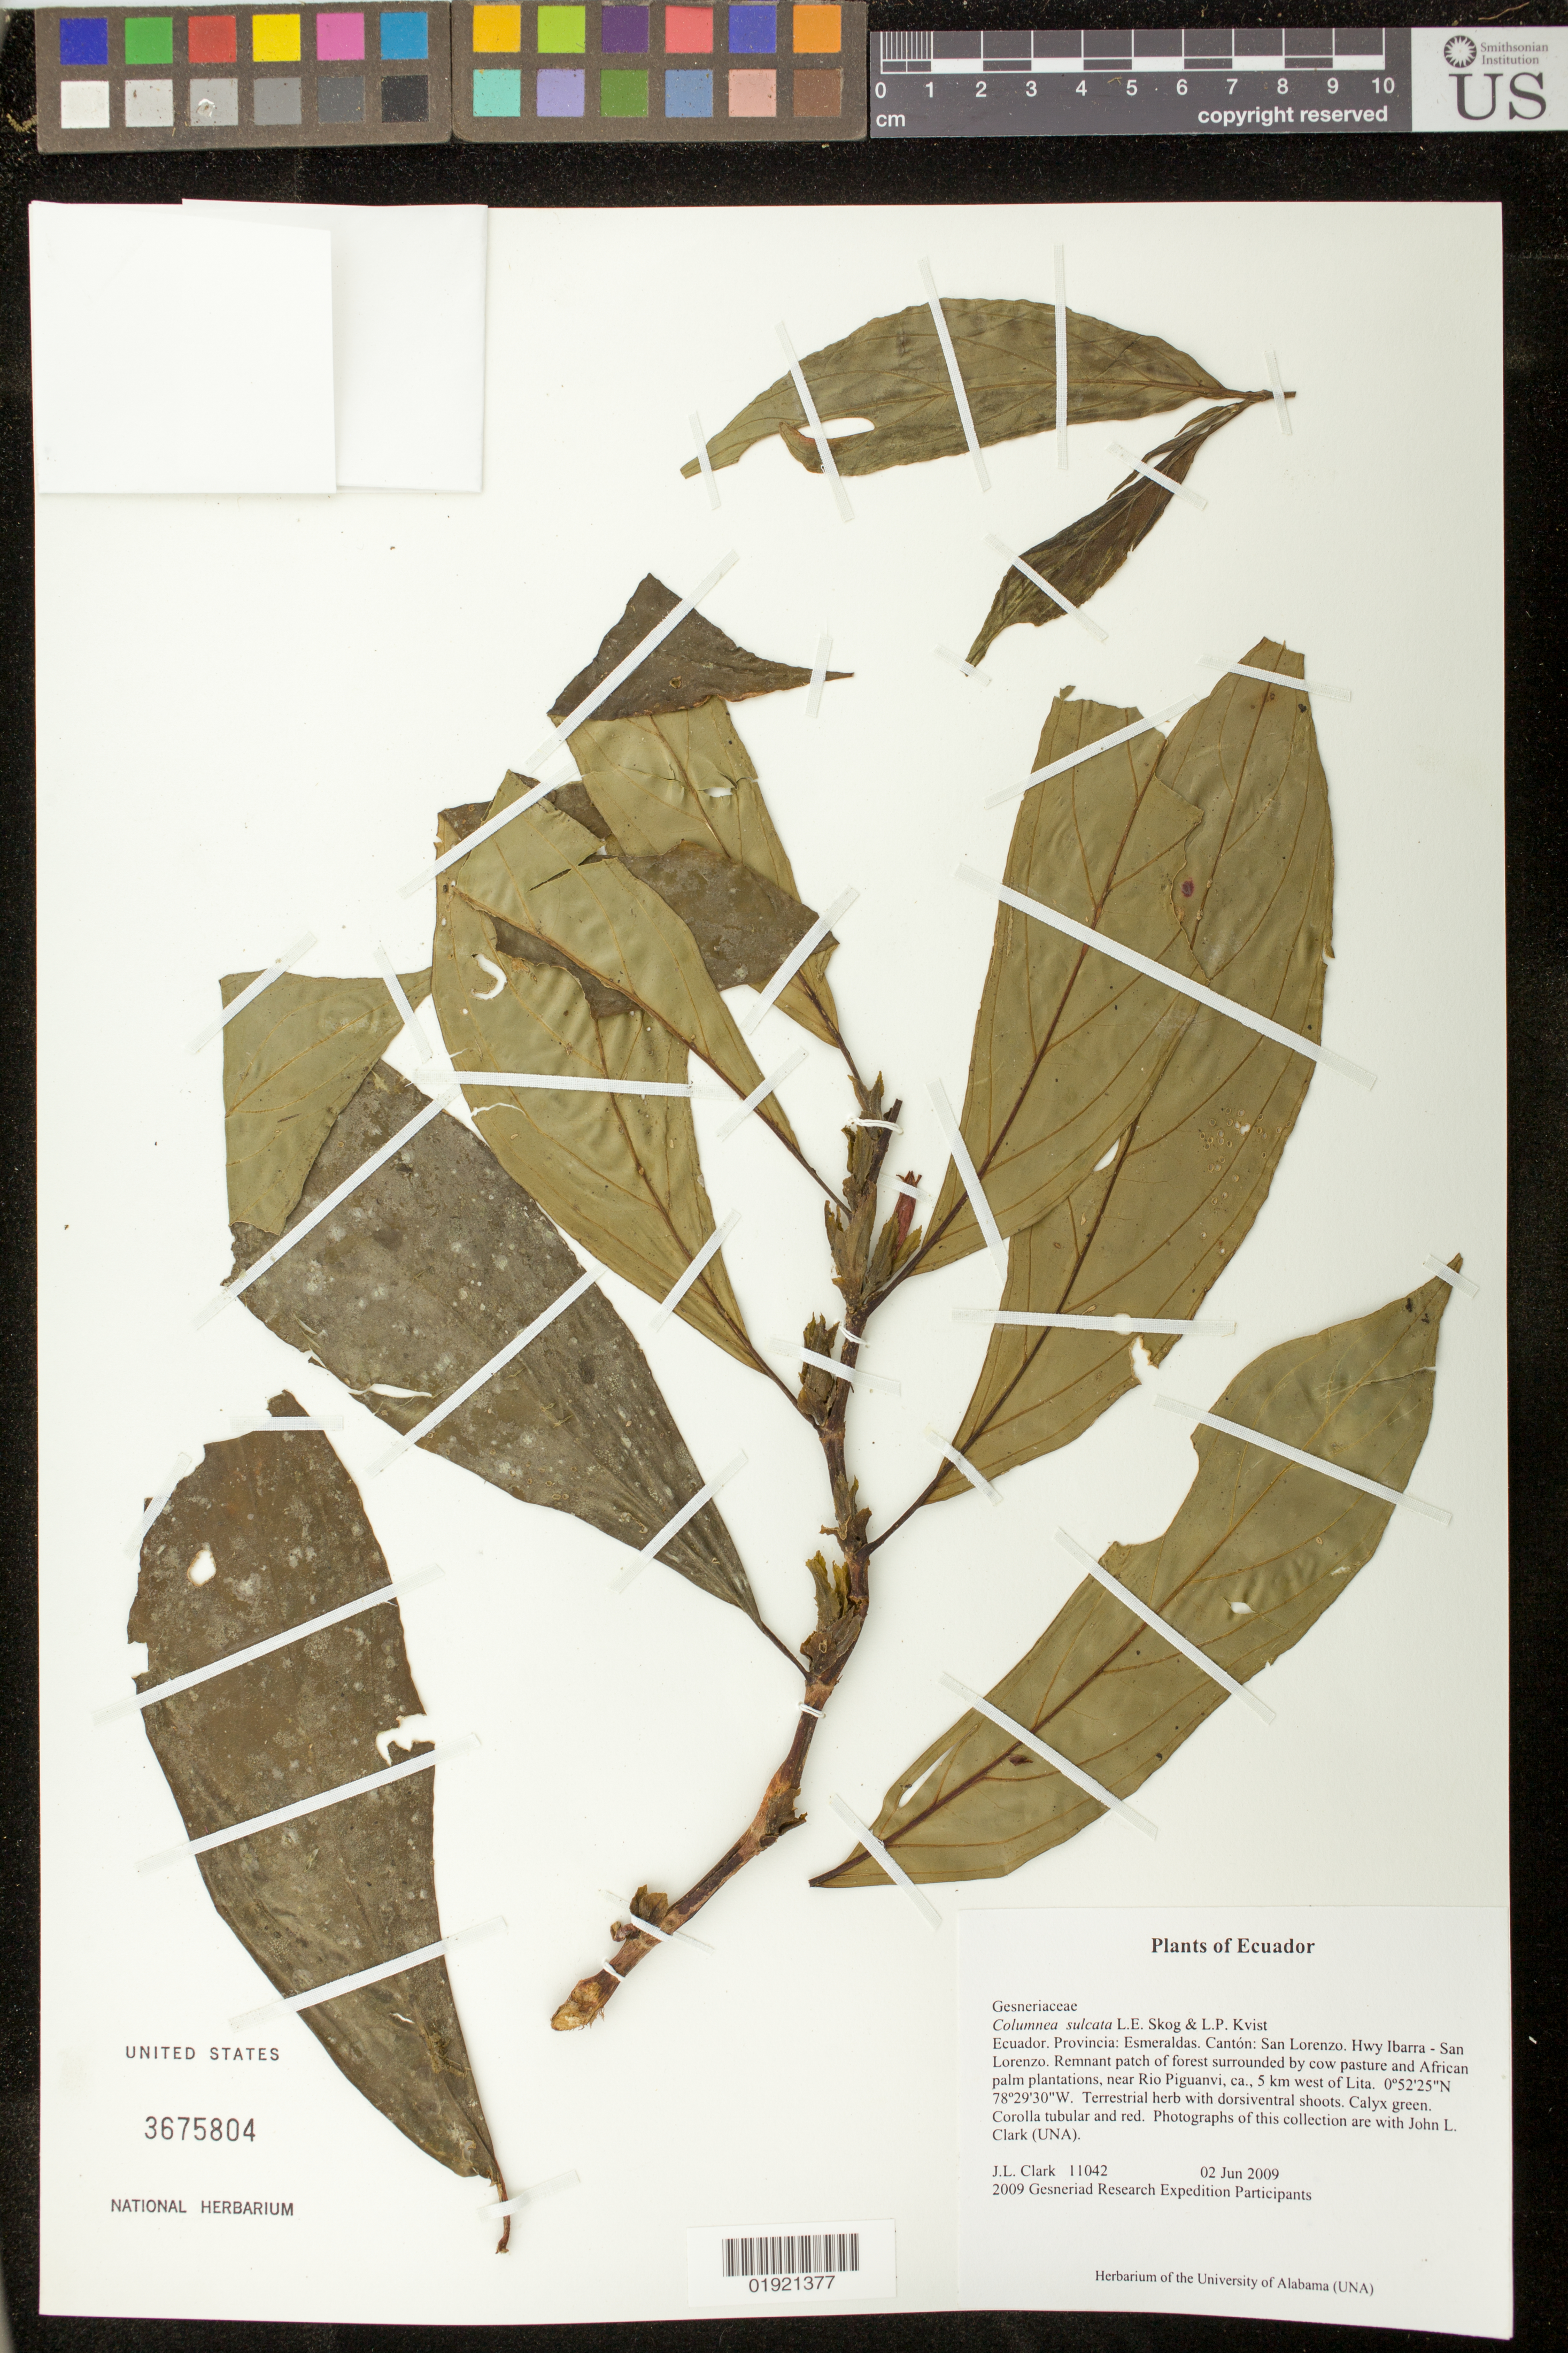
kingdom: Plantae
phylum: Tracheophyta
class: Magnoliopsida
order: Lamiales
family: Gesneriaceae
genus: Columnea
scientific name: Columnea sulcata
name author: L.E. Skog & L.P. Kvist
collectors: J. L. Clark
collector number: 11042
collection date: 2009-06-02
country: Ecuador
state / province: Esmeraldas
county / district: San Lorenzo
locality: Hwy San Lorenzo-Ibarra. Remnant patch of forest along small stream, surrounded by cow pasture and African palm plantations, near Rio Piguanvi, ca., 5 km west of Lita.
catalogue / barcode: US 3675804